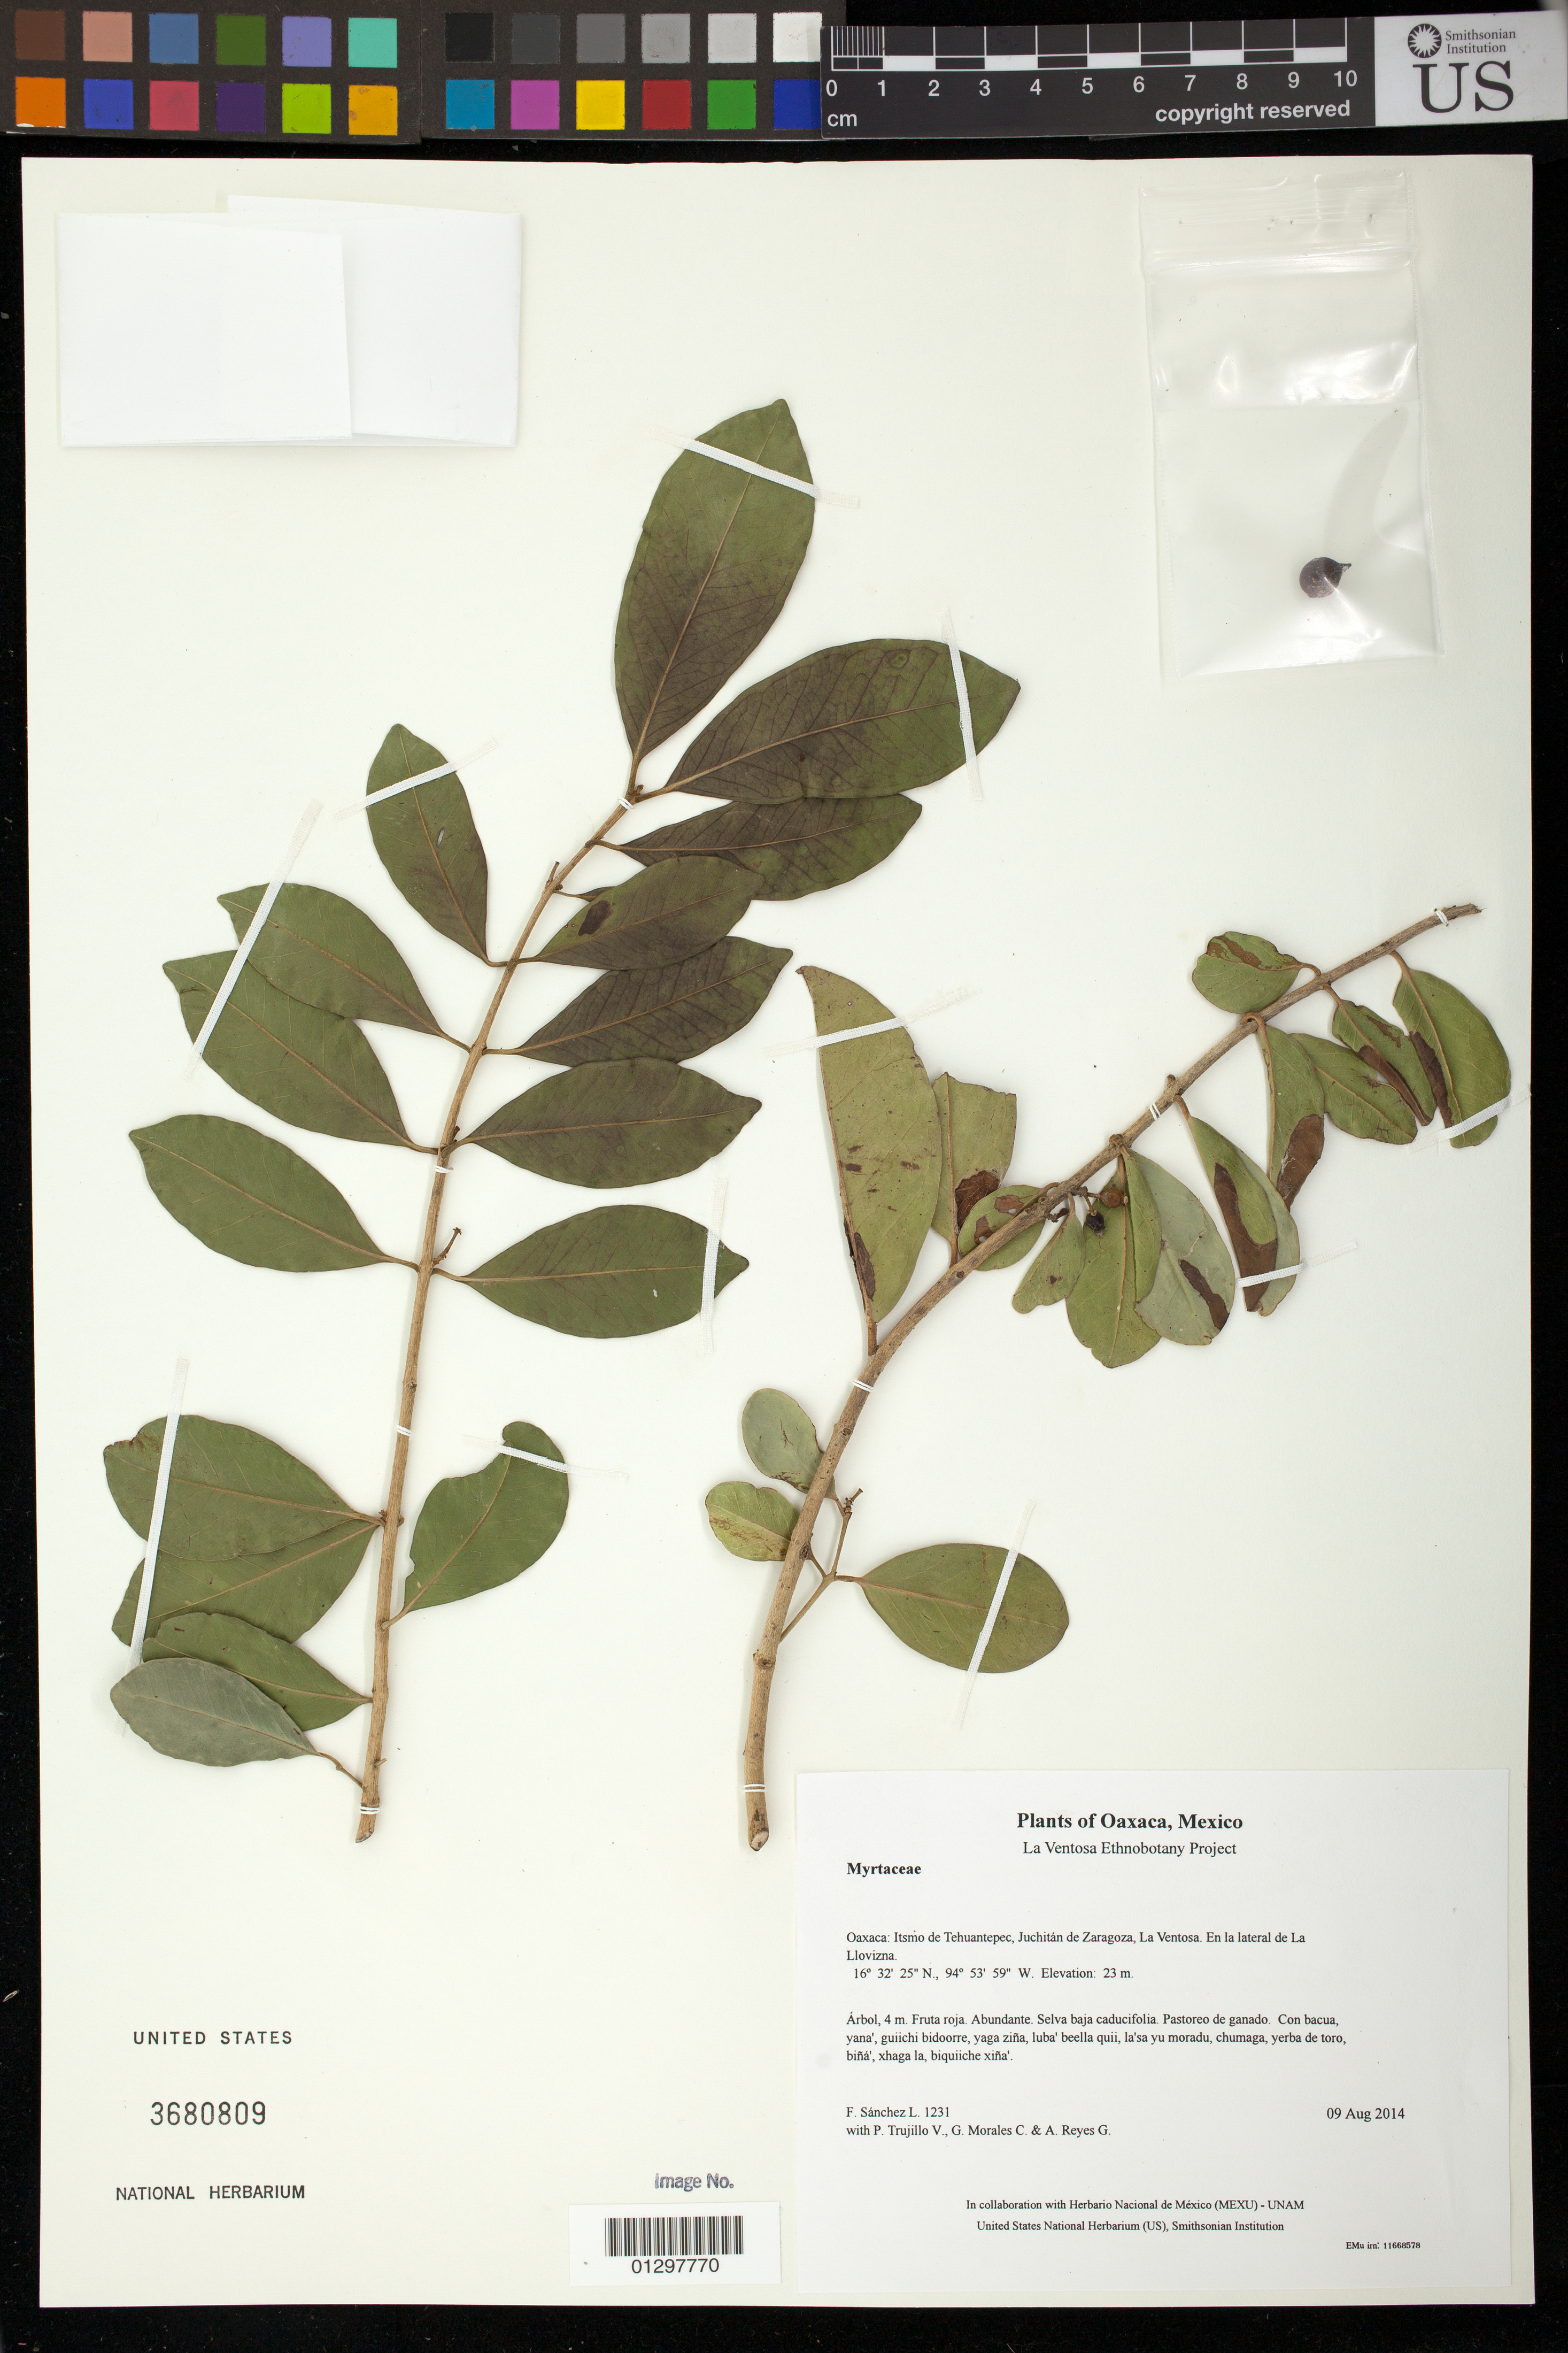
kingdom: Plantae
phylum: Tracheophyta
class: Magnoliopsida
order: Myrtales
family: Myrtaceae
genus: Eugenia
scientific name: Eugenia sp.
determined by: Velasco G., Kenia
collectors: F. Sánchez L., P. Trujillo V., G. Morales C. & A. Reyes G.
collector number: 1231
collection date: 2014-08-09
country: Mexico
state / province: Oaxaca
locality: Itsmo de Tehuantepec, Juchitán de Zaragoza, La Ventosa. En la lateral de La Llovizna.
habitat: Selva baja caducifolia. Pastoreo de ganado.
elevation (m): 23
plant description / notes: JEBOT, MEXU, SERO, US; Yaga. 4 m. Cuaananaxhi naxiña'. Stale.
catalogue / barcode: US 3680809